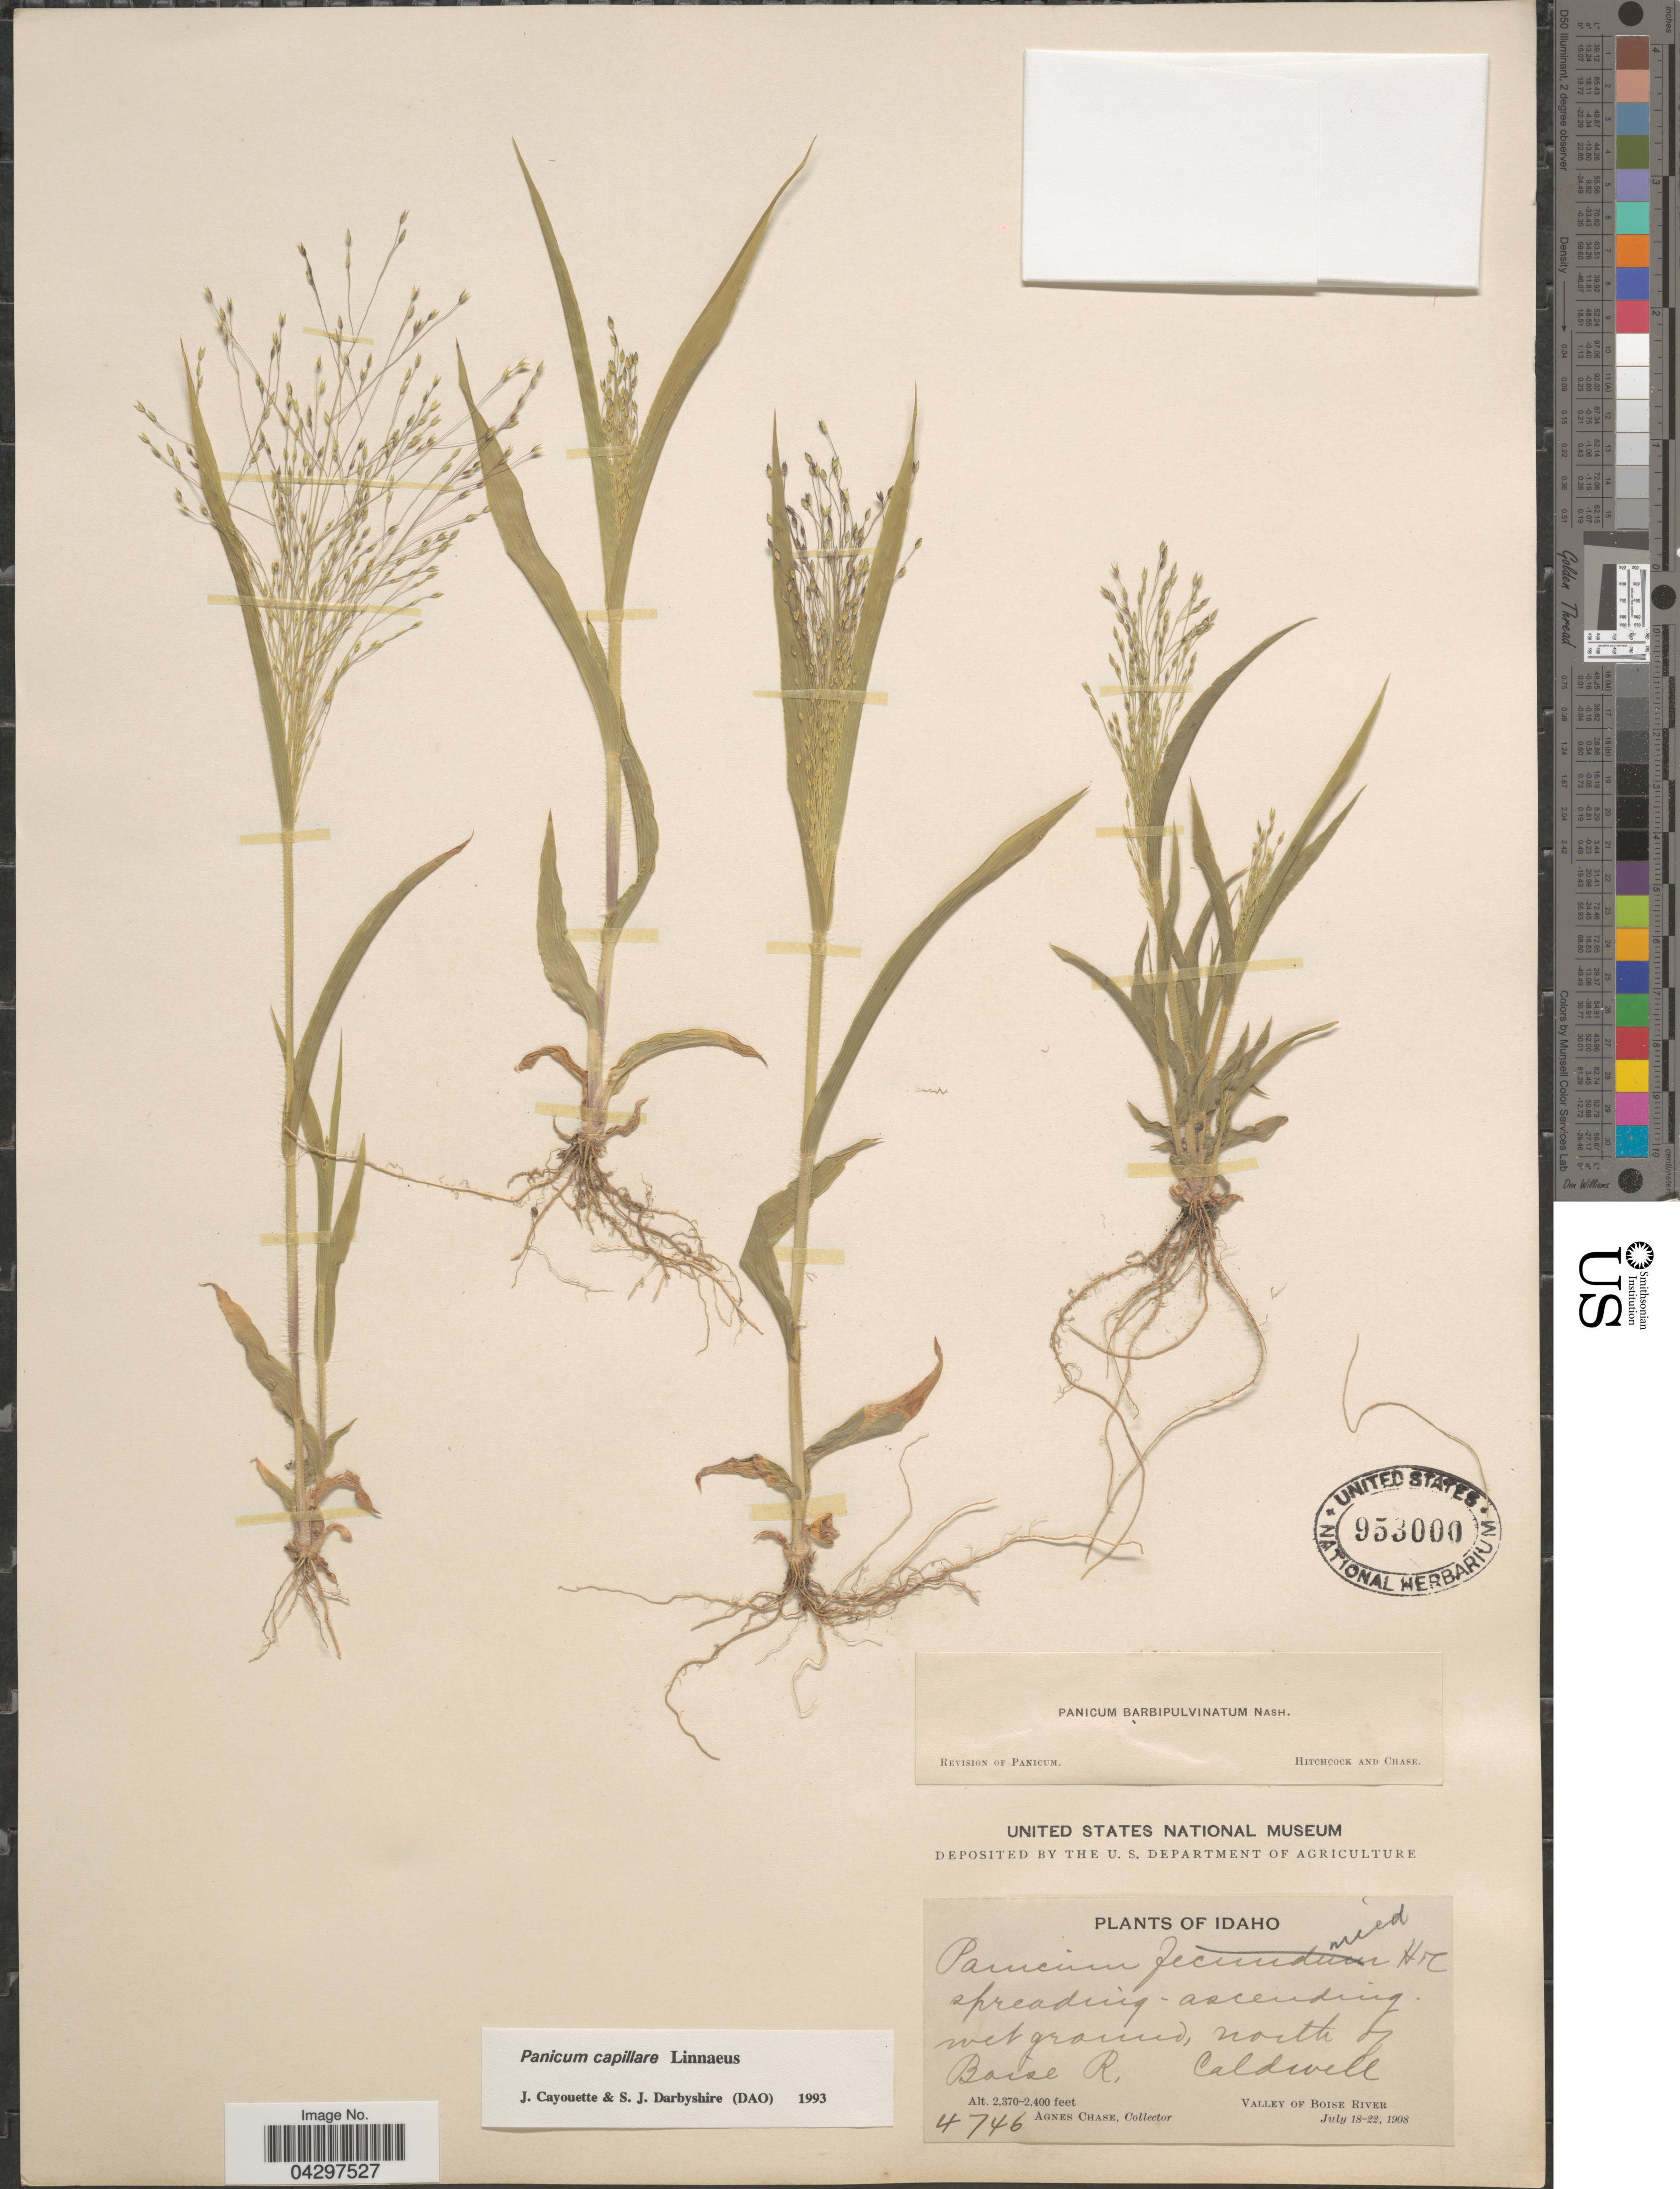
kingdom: Plantae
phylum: Tracheophyta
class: Liliopsida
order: Poales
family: Poaceae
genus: Panicum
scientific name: Panicum capillare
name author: L.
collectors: A. Chase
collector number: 4746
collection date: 1908-07-18/1908-07-22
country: United States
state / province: Idaho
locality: North of Boise R, Caldwell. Valley of Boise River.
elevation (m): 722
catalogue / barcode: US 953000